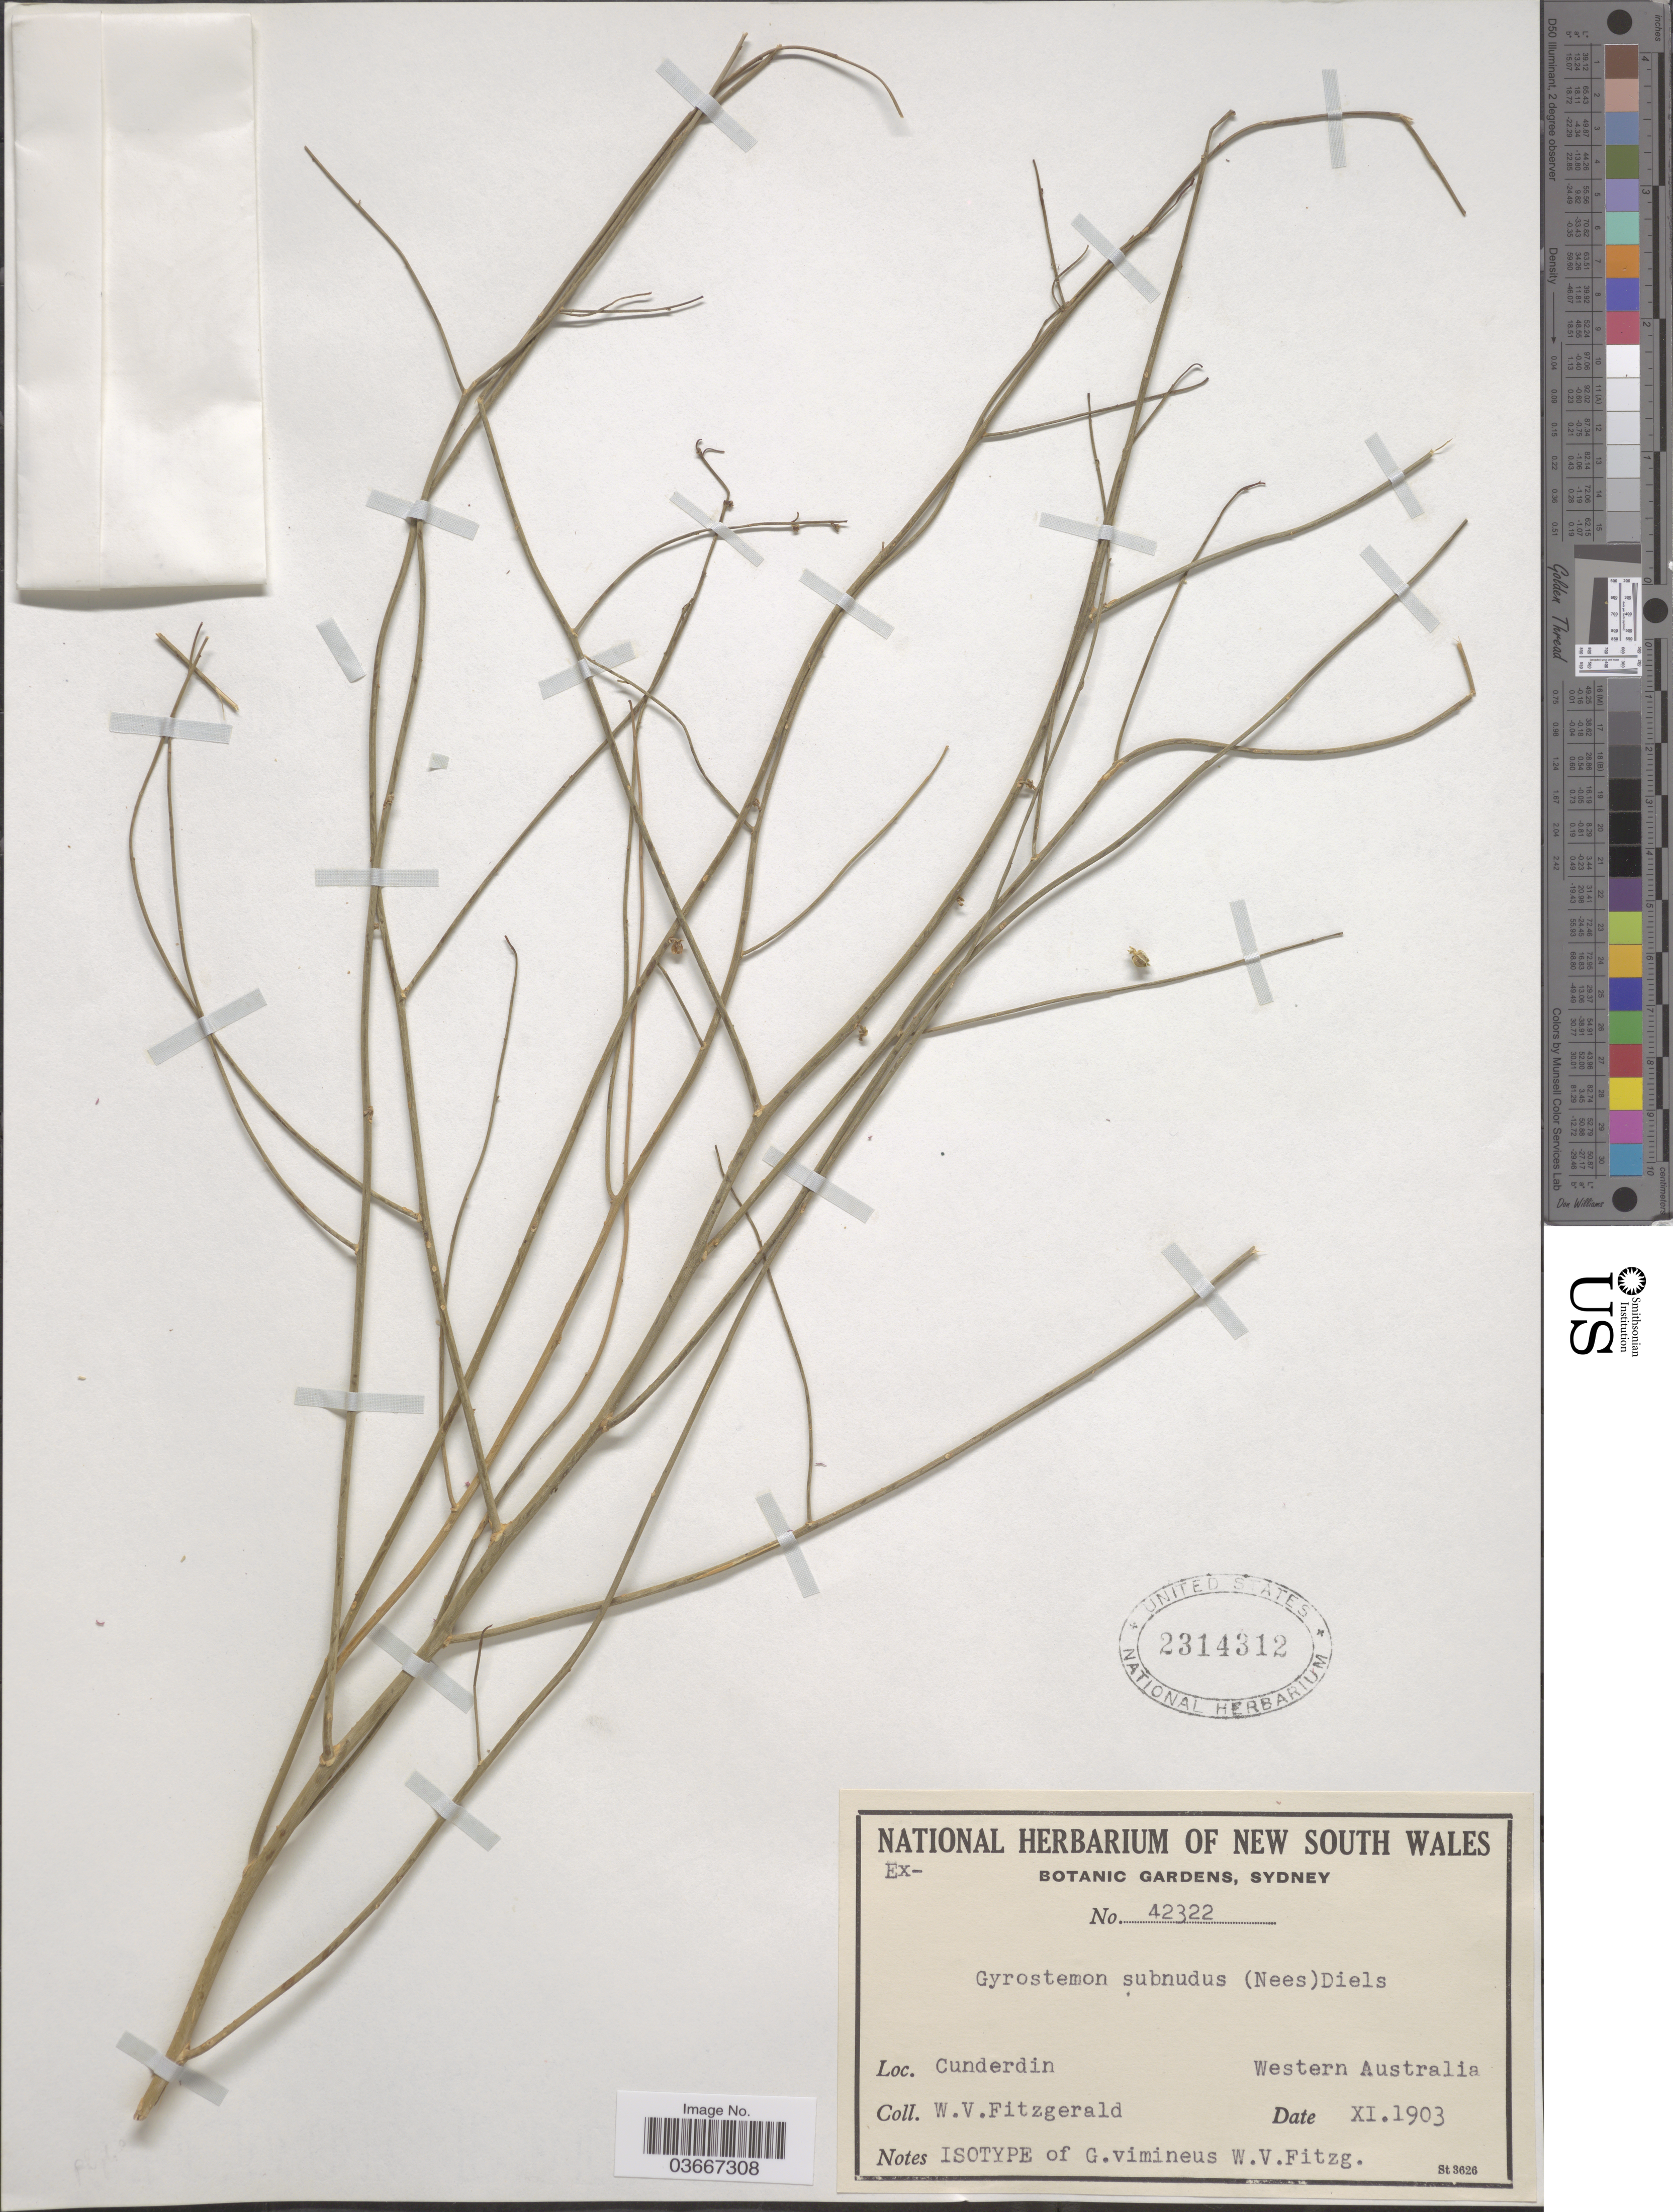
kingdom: Plantae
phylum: Tracheophyta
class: Magnoliopsida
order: Brassicales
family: Gyrostemonaceae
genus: Gyrostemon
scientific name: Gyrostemon subnudus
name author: (Nees) Baill.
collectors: W. Fitzgerald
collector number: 42322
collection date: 1903-11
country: Australia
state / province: Western Australia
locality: Cunderdin.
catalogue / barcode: US 2314312